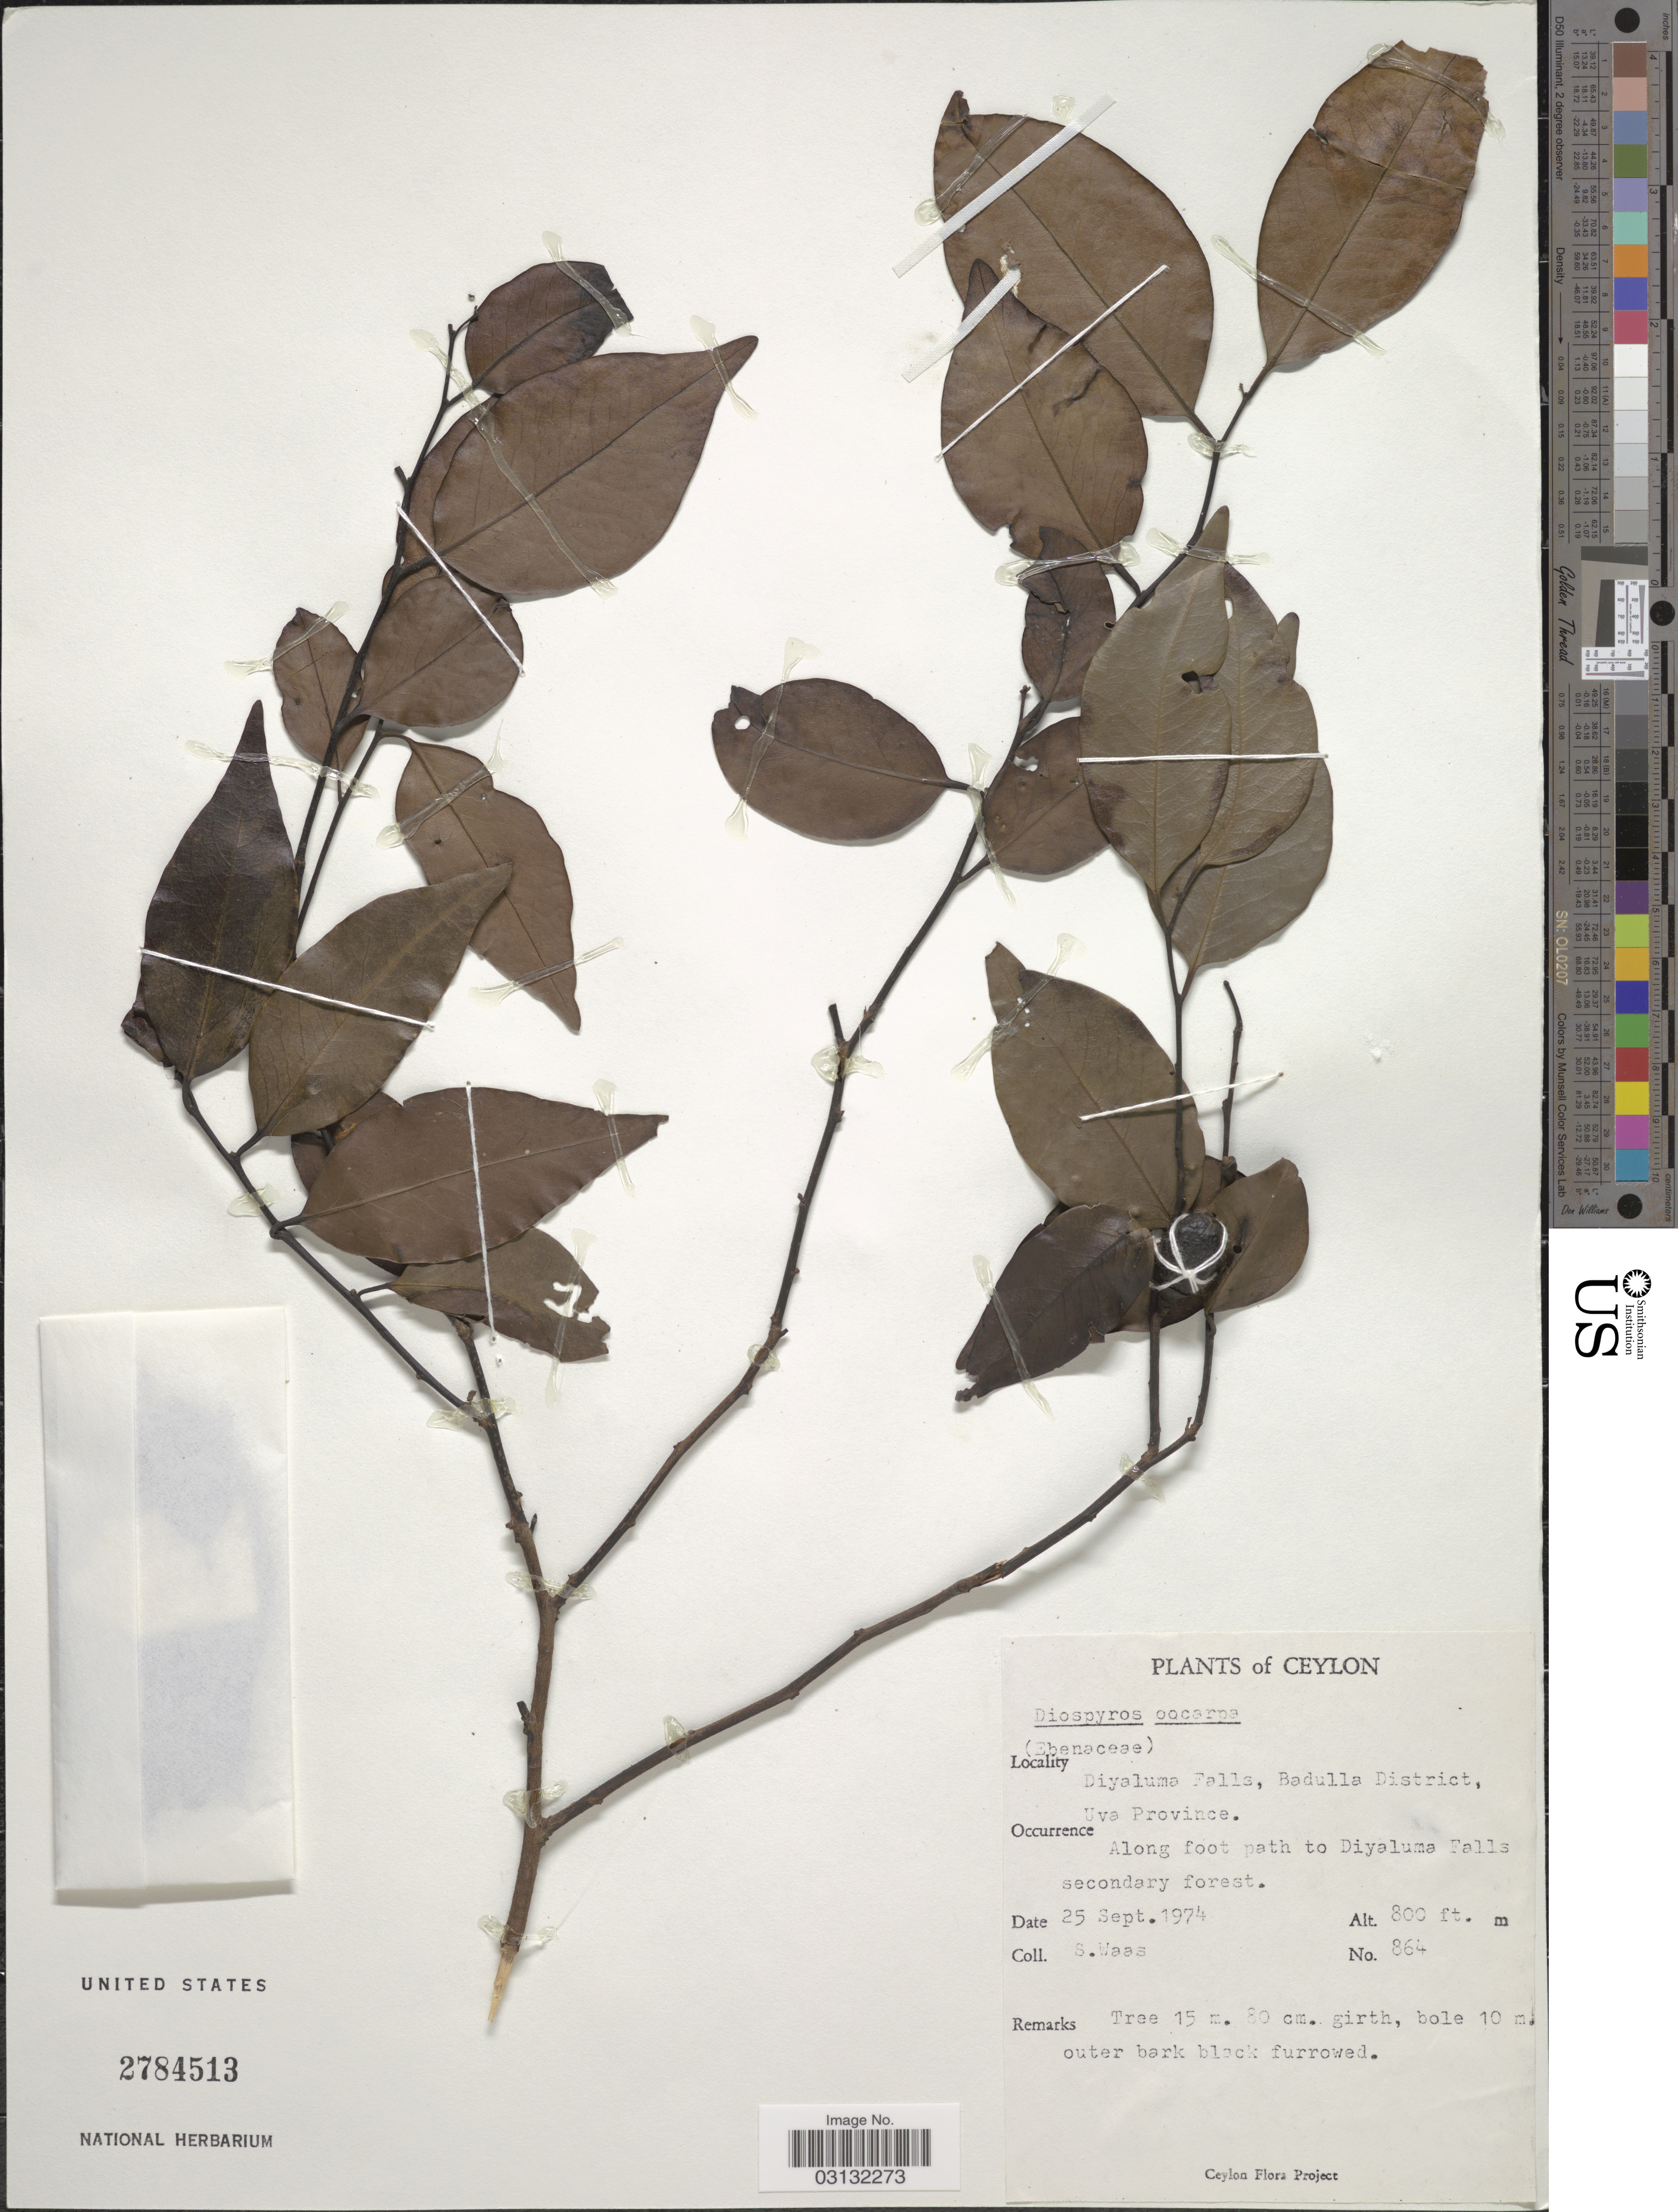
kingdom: Plantae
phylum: Tracheophyta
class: Magnoliopsida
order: Ericales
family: Ebenaceae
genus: Diospyros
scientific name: Diospyros oocarpa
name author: Thwaites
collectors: S. Waas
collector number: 864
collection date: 1974-09-25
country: Sri Lanka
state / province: Uva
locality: Ceylon. Diyaluma Falls, Badulla District. Along foot path to Diyaluma Falls.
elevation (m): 244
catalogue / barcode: US 2784513